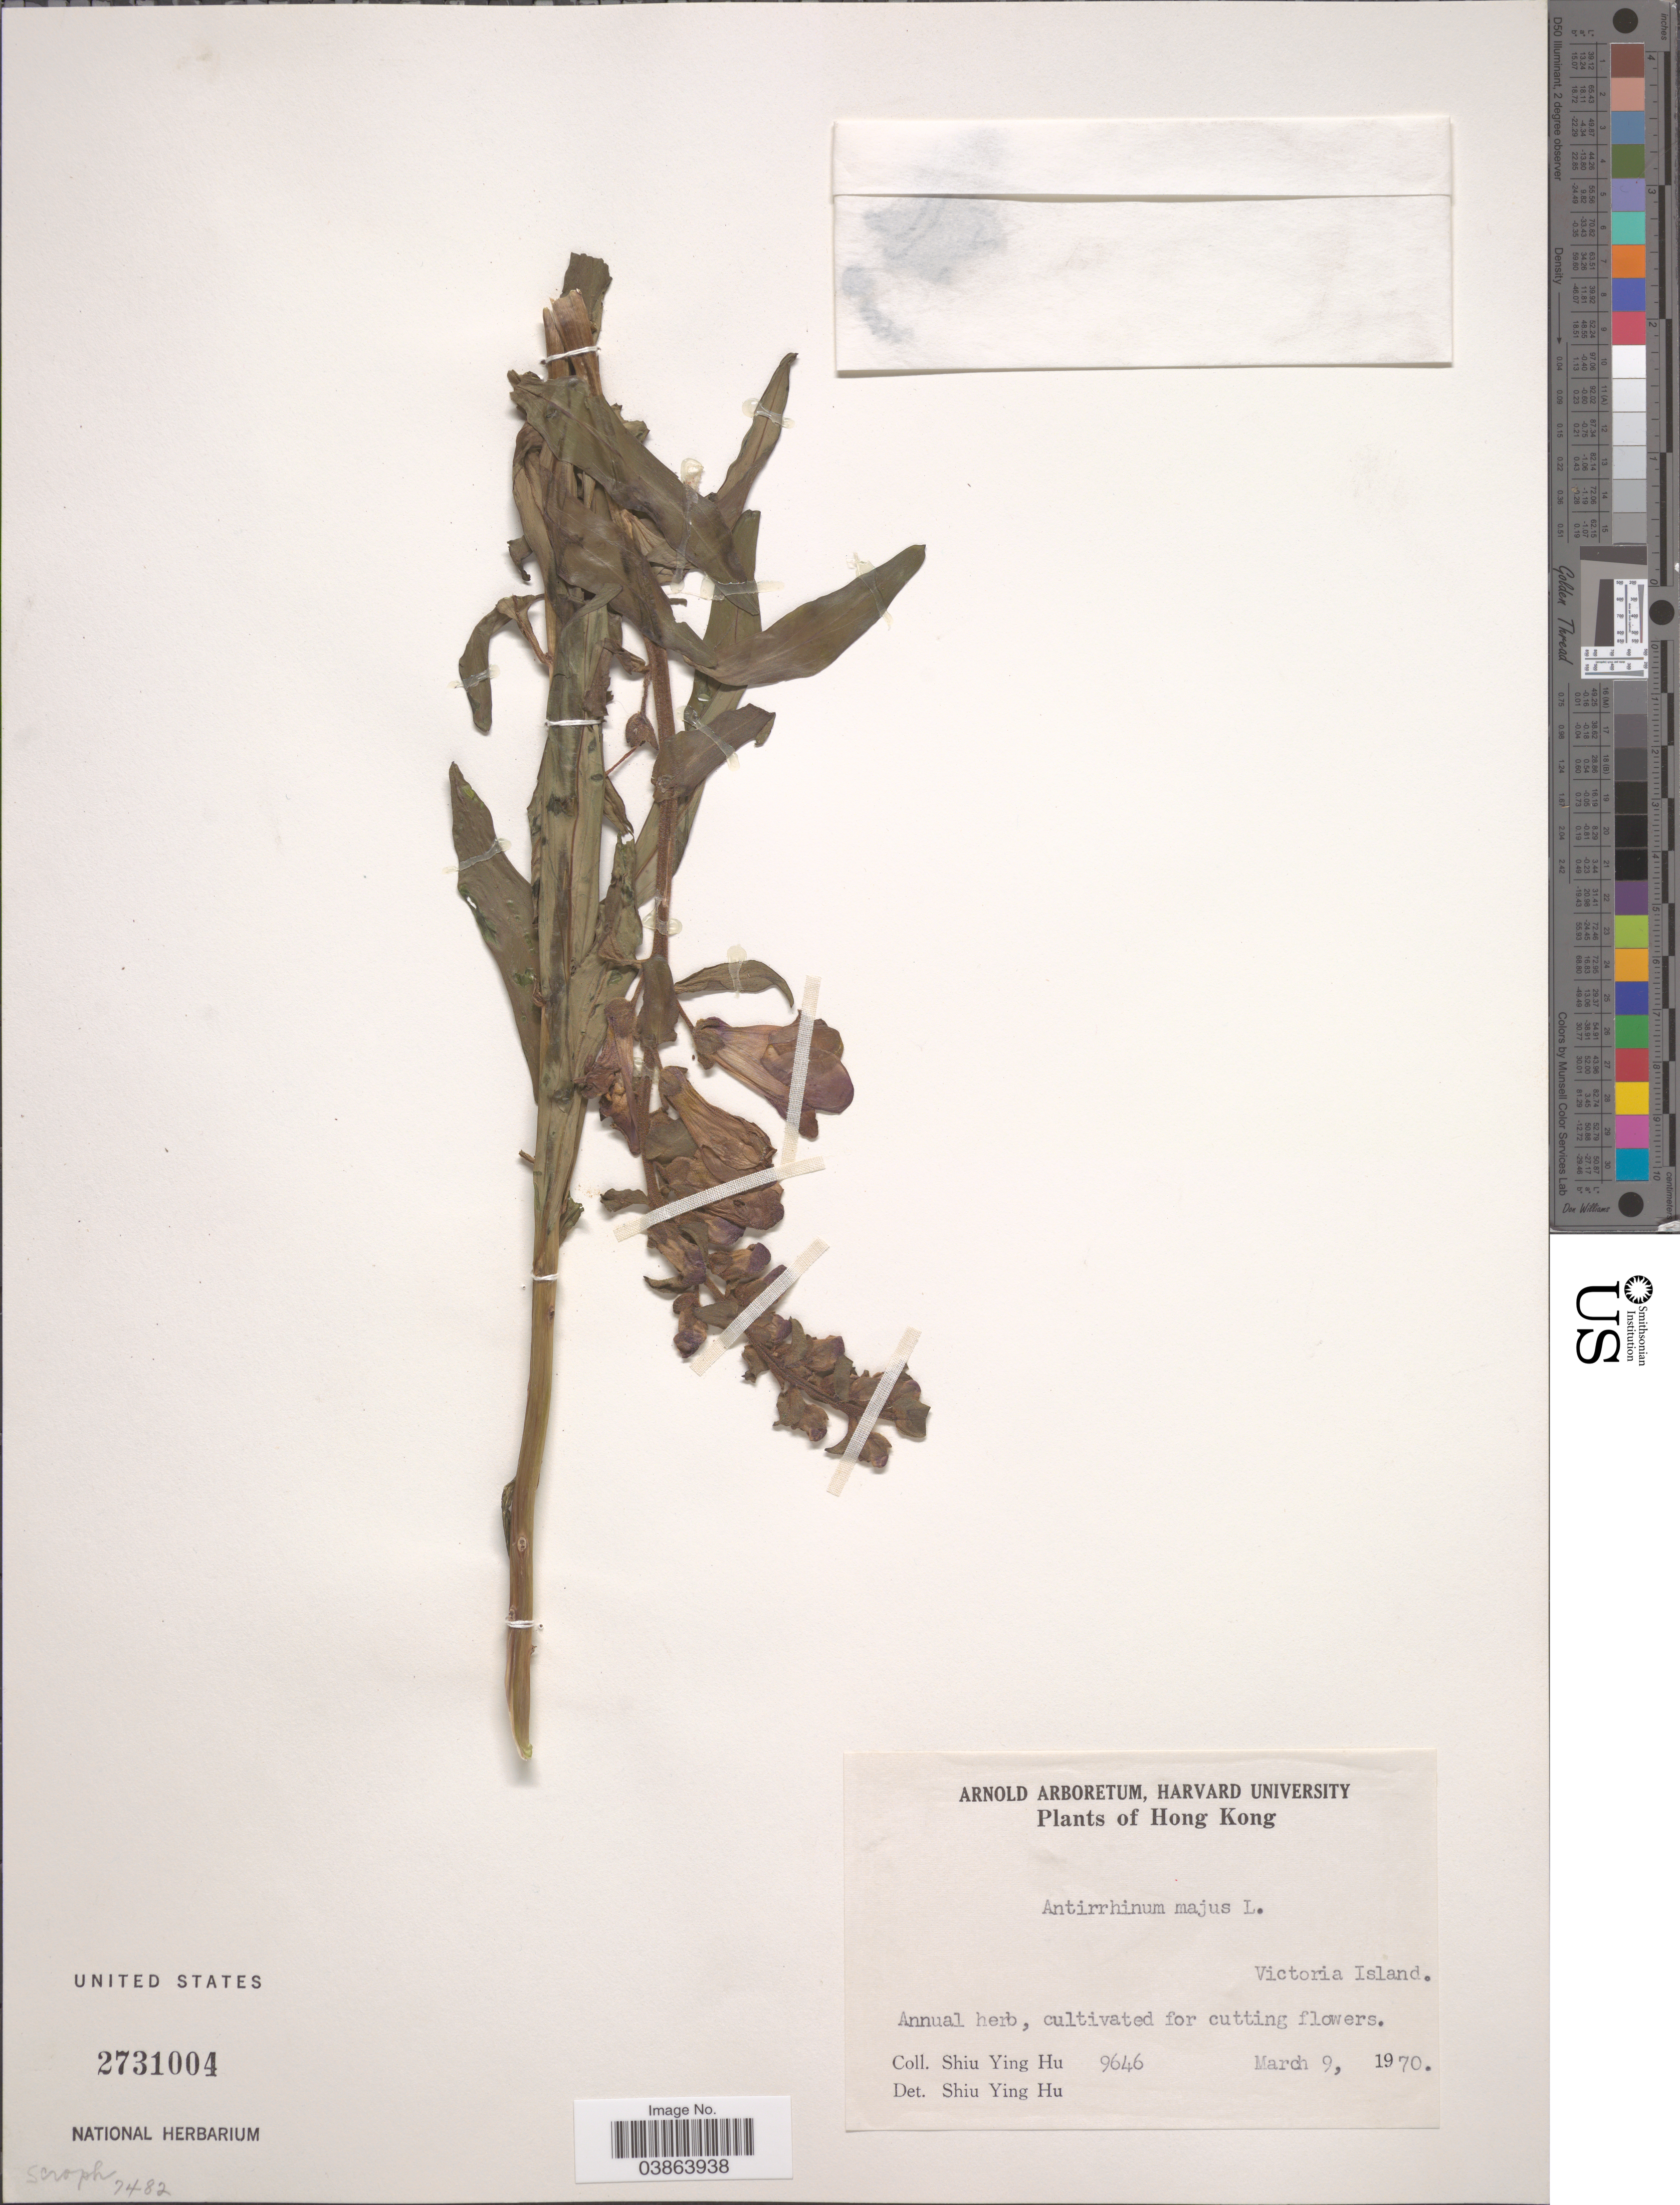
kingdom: Plantae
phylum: Tracheophyta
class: Magnoliopsida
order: Lamiales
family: Plantaginaceae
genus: Antirrhinum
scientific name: Antirrhinum majus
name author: L.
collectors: S. Y. Hu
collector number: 9646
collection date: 1970-03-09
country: China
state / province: Hong Kong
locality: Victoria Island.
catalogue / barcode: US 2731004